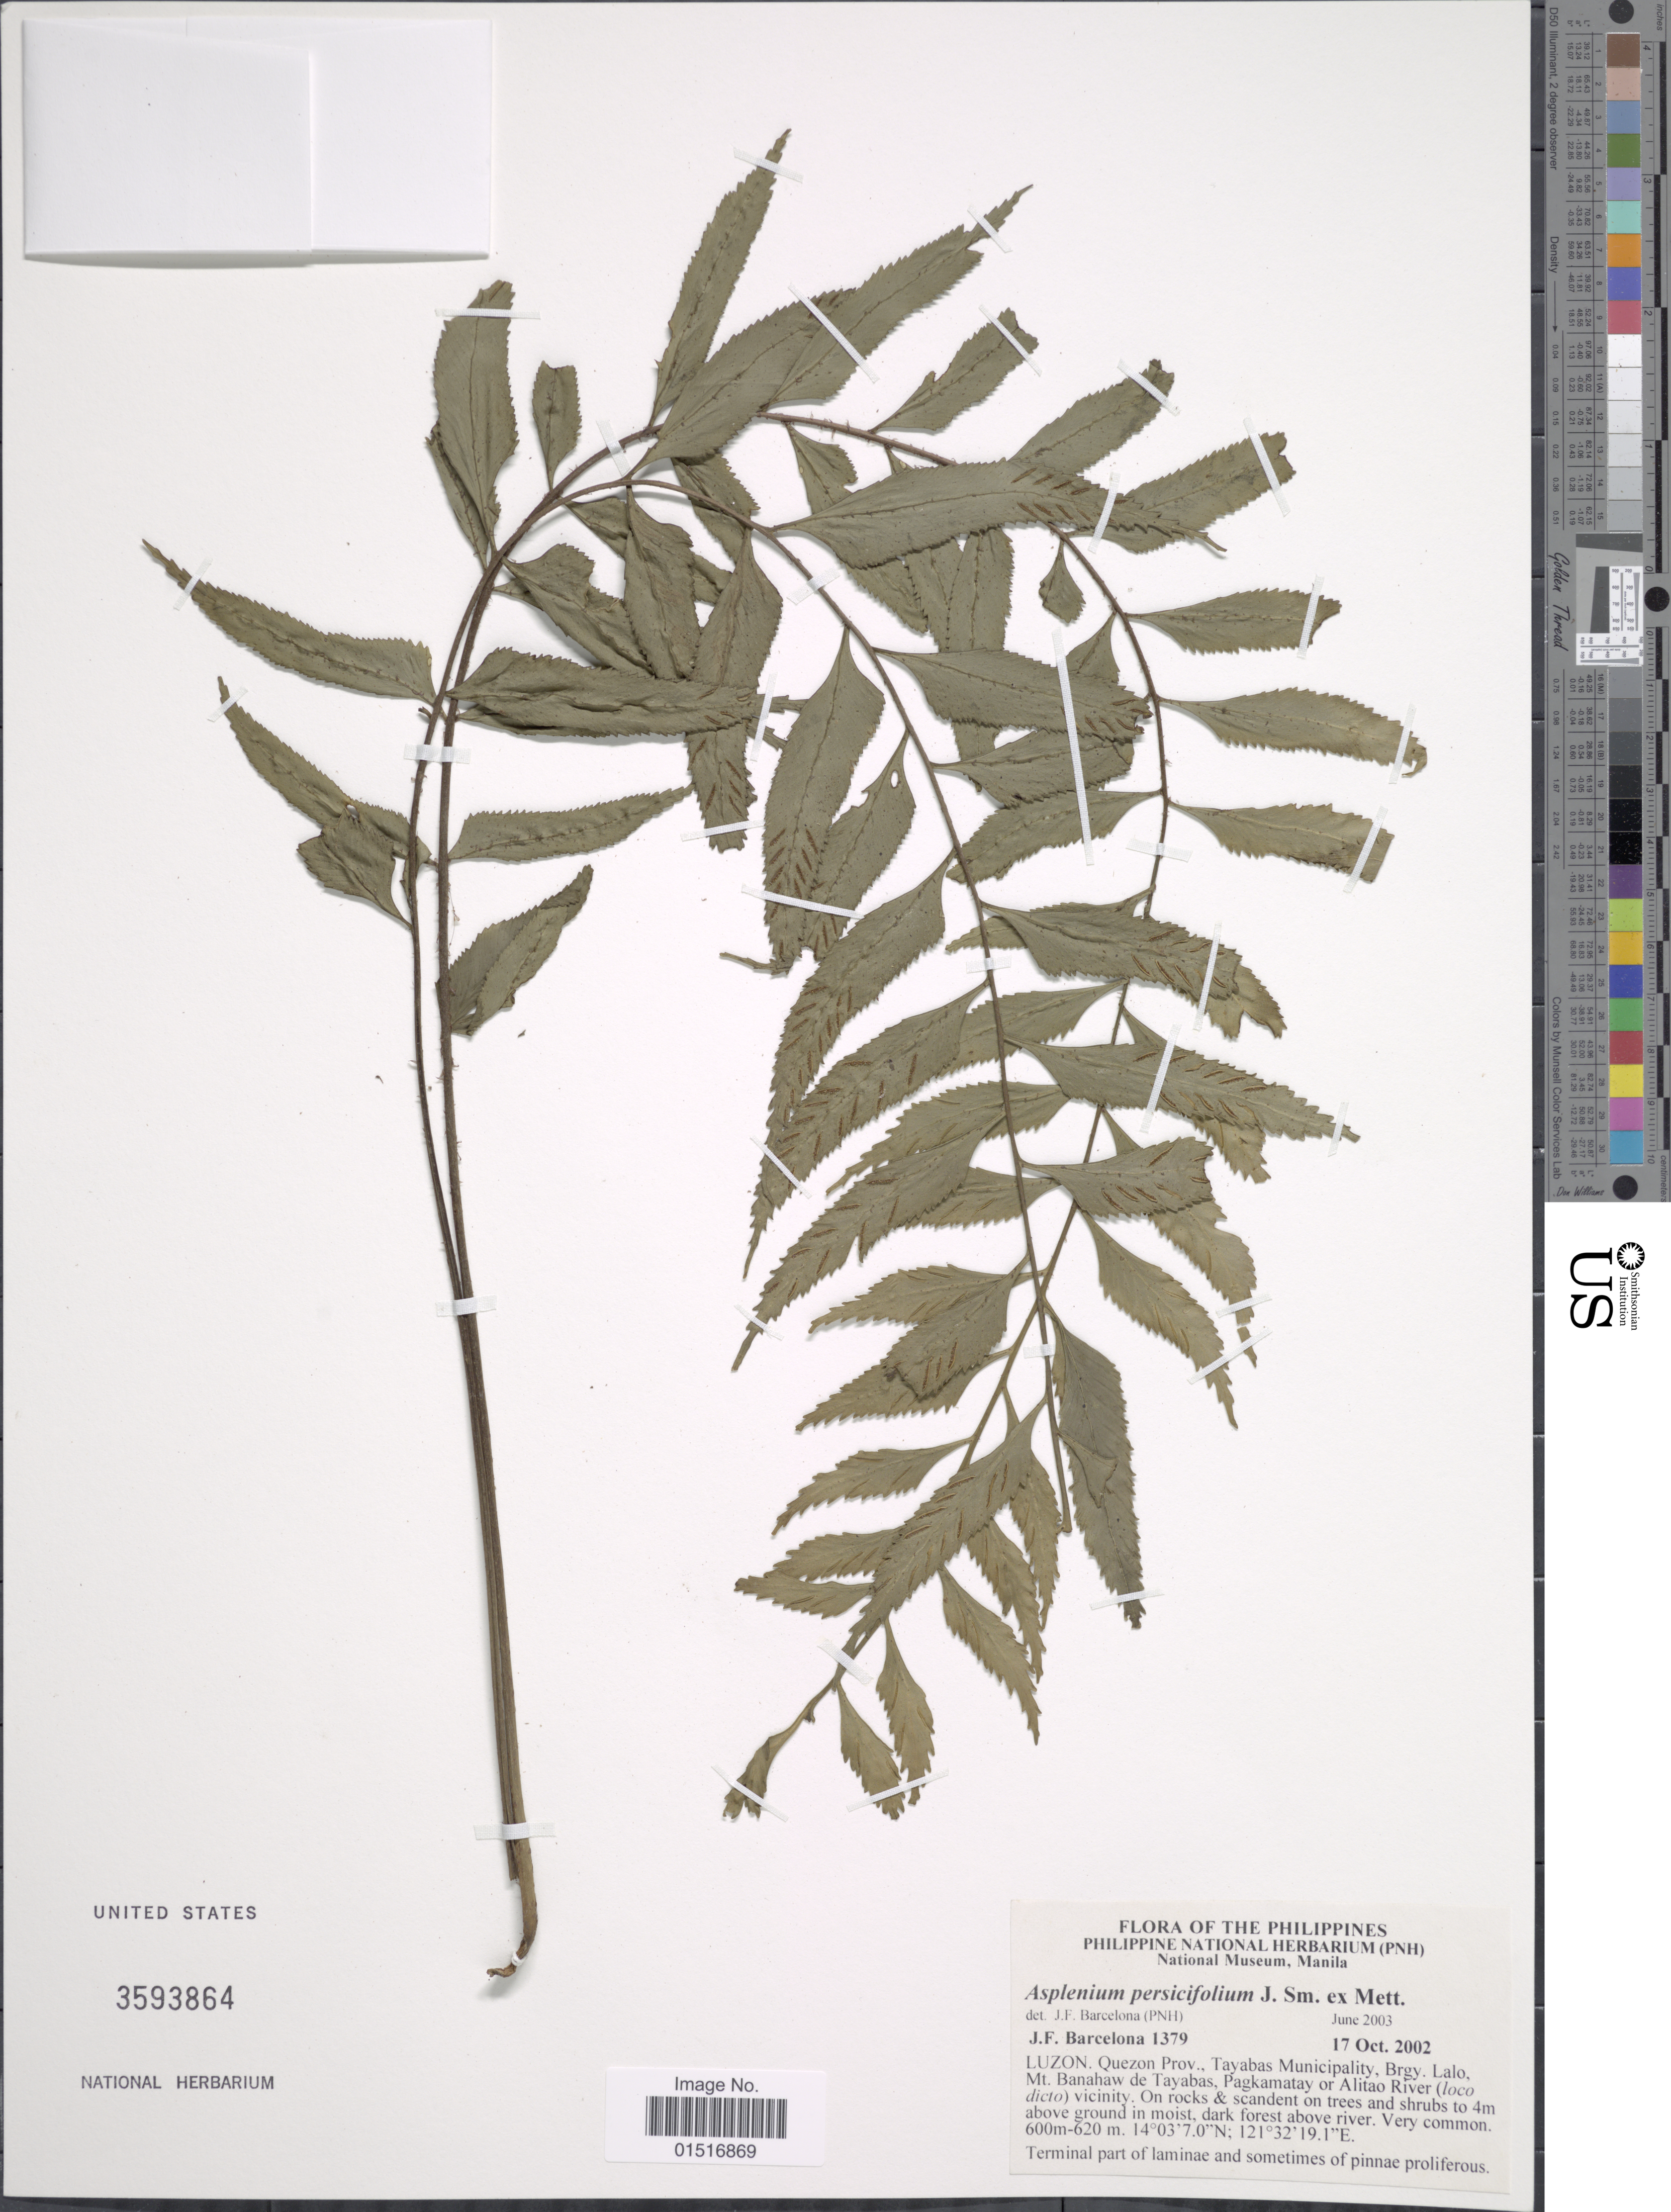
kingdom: Plantae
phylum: Tracheophyta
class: Polypodiopsida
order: Polypodiales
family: Aspleniaceae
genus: Asplenium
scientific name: Asplenium persicifolium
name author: J. Sm. ex Mett.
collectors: J. F. Barcelona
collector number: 1379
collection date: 2002-10-17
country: Philippines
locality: Luzon. Quezon Prov., Tayabas Municipality, Brgy. Lalo, Mt. Banahaw de Tayabas, Pagkamatay or Alitao River (loco dicto) vicinity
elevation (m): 600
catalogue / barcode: US 3593864